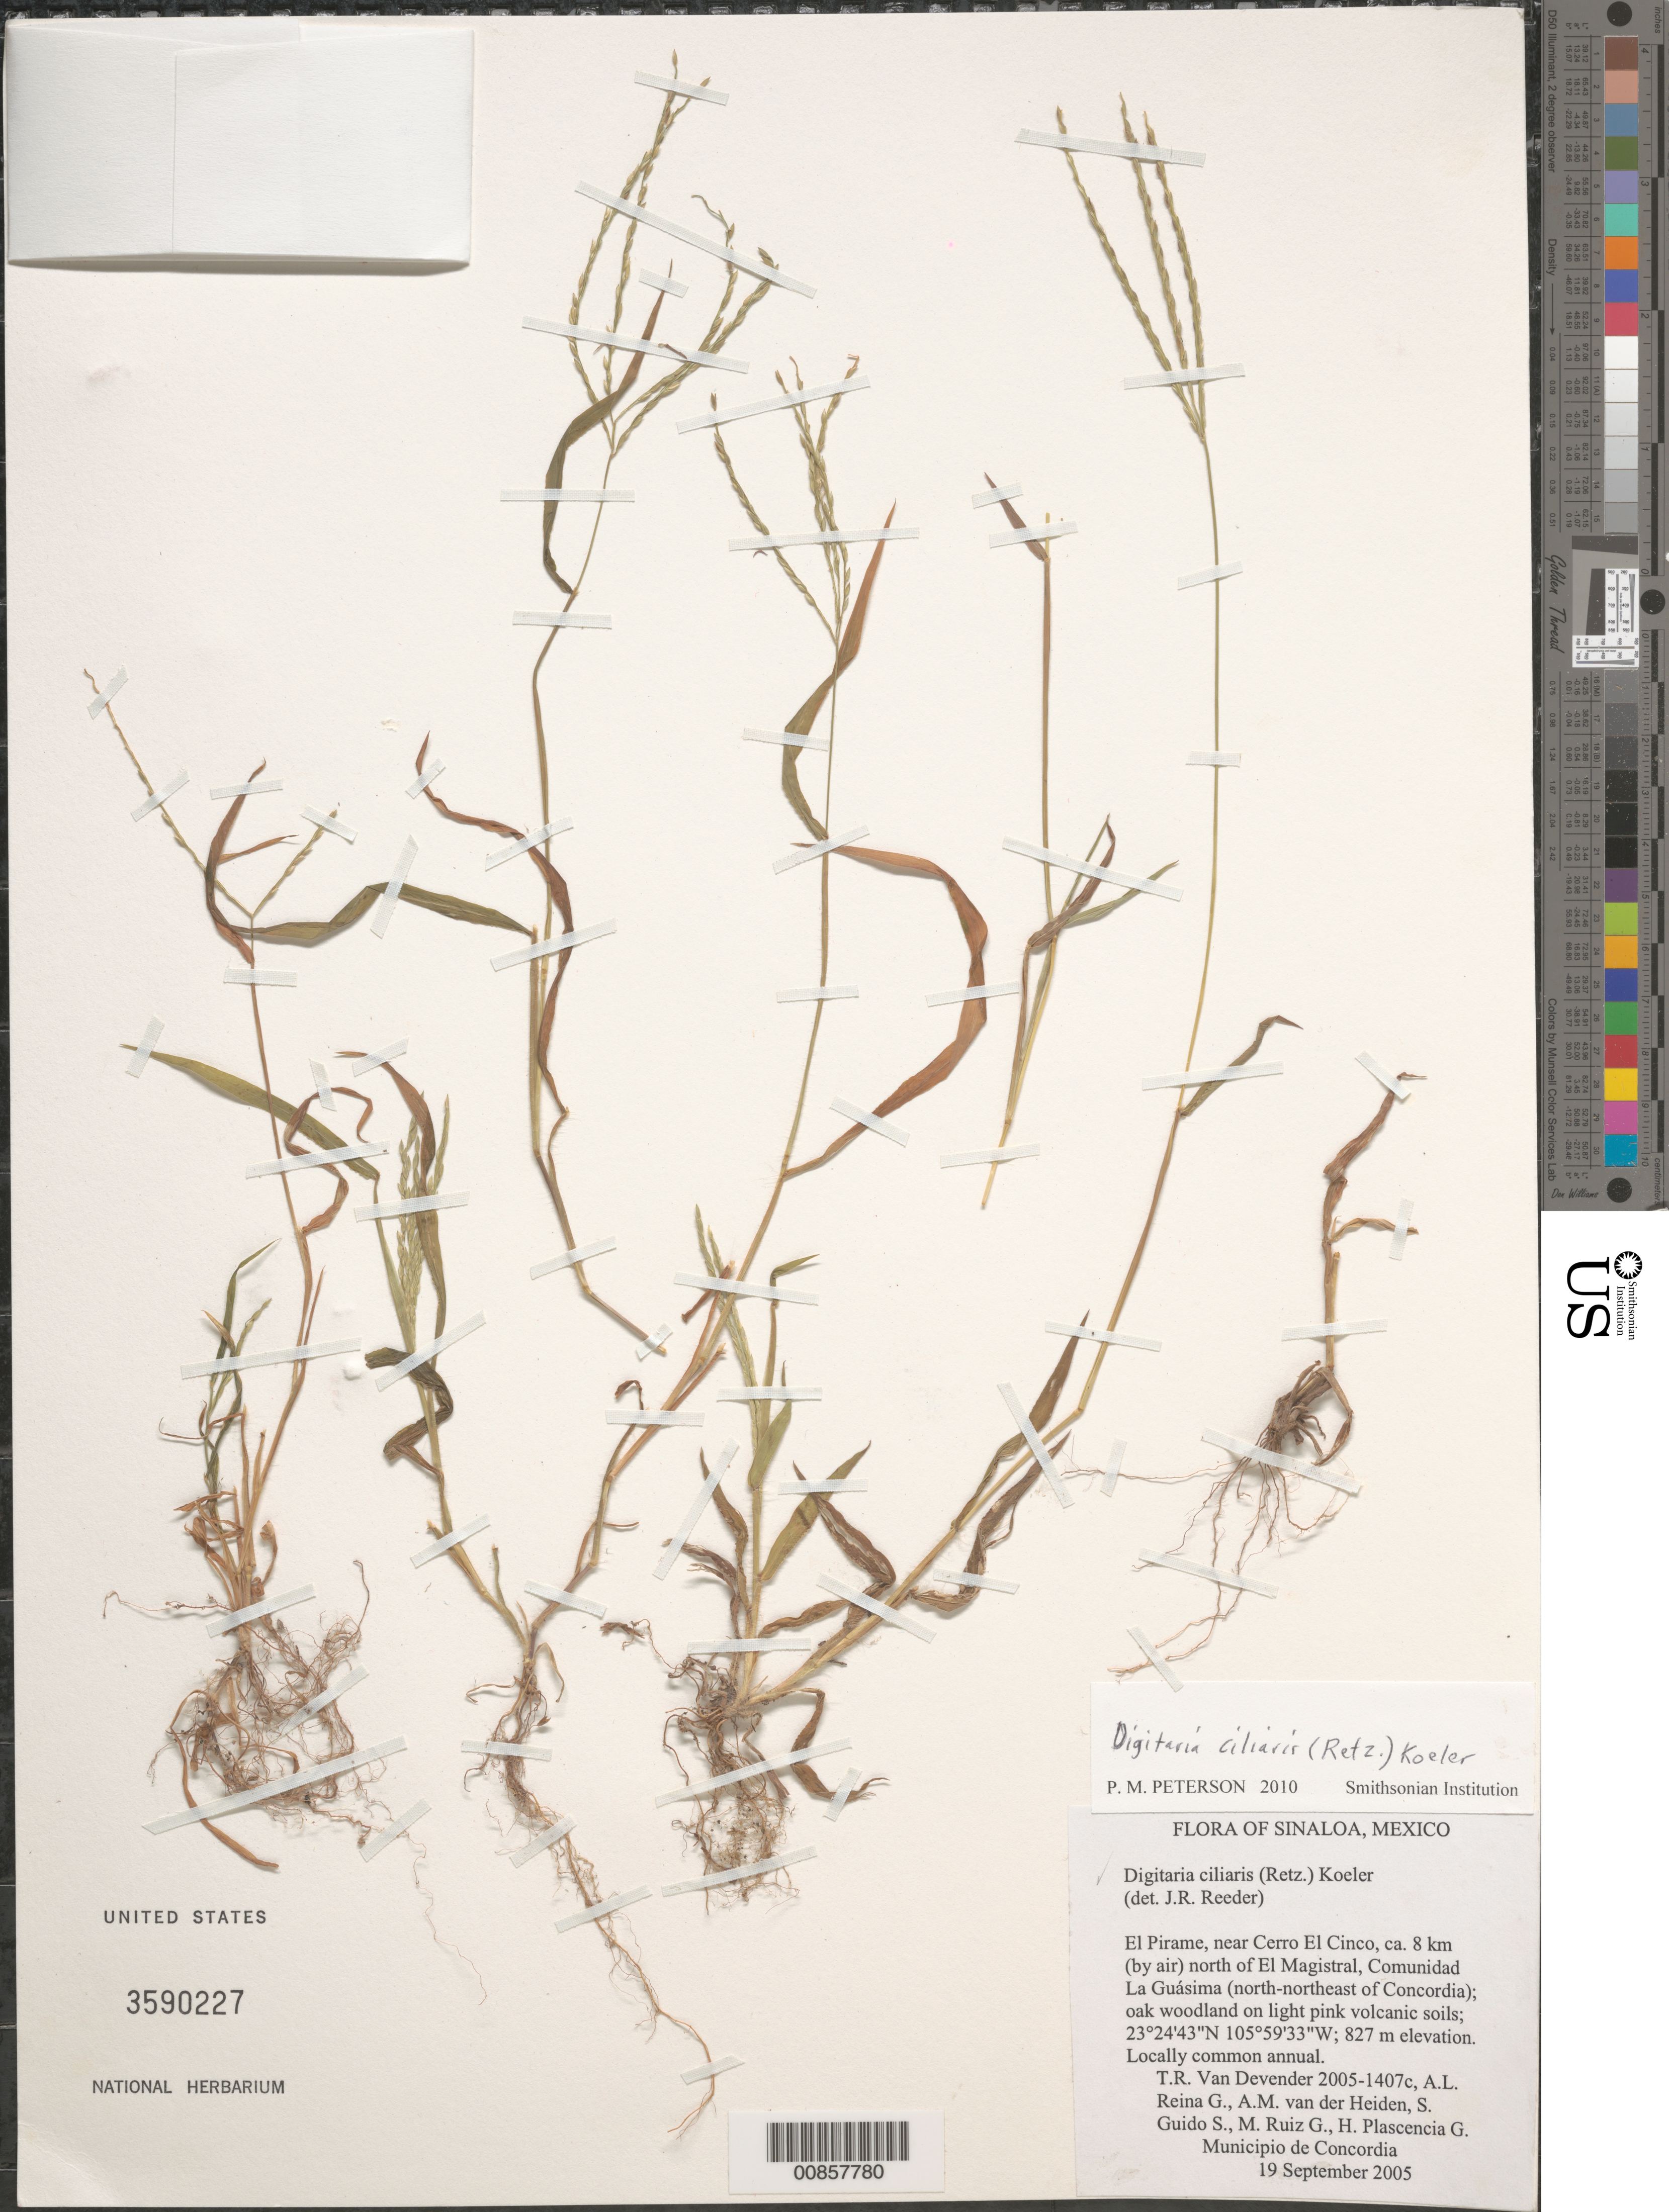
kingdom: Plantae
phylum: Tracheophyta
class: Liliopsida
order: Poales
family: Poaceae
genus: Digitaria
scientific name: Digitaria ciliaris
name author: (Retz.) Koeler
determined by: Reeder, J. R., (UNITED STATES)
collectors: T. R. Van Devender, A. L. Reina G., A. M. van der Heiden, S. Guido S., M. Ruiz G. & H. Plascencia G.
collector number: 2005-1407c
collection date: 2005-09-19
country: Mexico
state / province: Sinaloa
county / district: Concordia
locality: El Pirame, near Cerro El Cinco, ca. 8 km (by air) N of El Magistral, Communidad La Guásima (NNE of Concordia)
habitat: Oak woodland on light pink volcanic soils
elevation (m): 827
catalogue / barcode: US 3590227